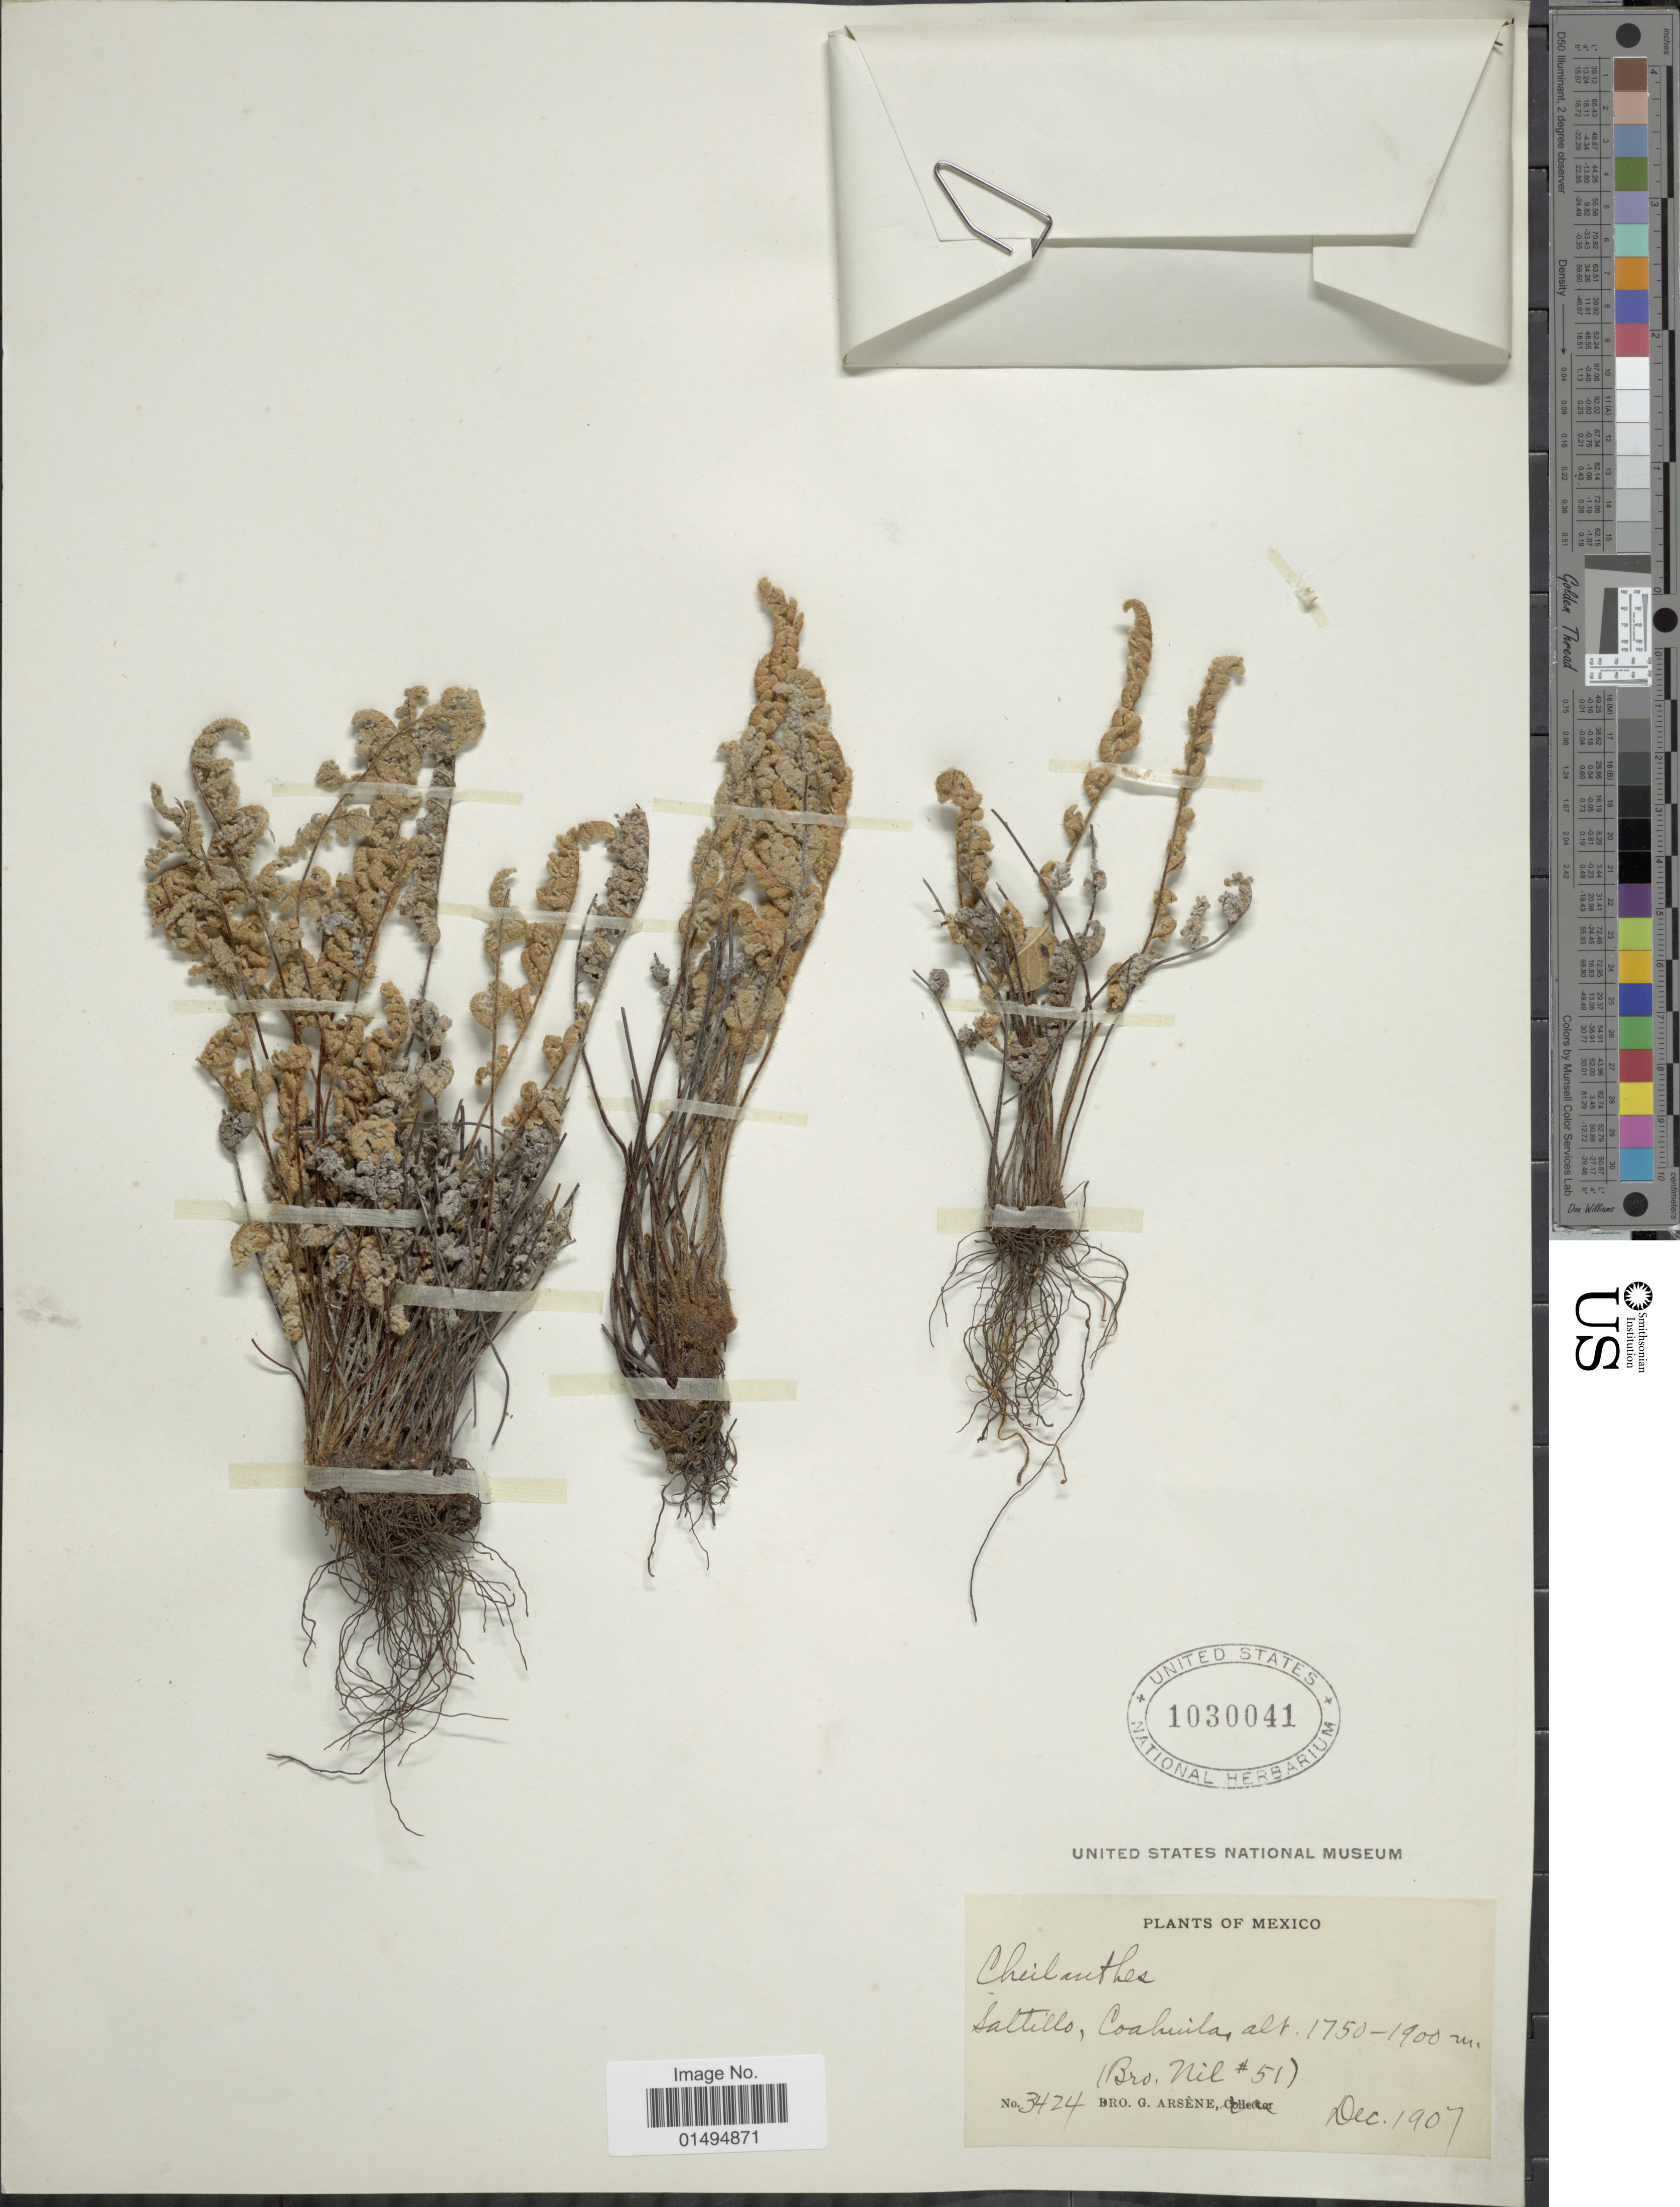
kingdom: Plantae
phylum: Tracheophyta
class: Polypodiopsida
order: Polypodiales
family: Pteridaceae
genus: Myriopteris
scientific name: Myriopteris rufa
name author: Fée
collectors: Bro. Nil & Bro. G. Arsène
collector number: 51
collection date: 1907-12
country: Mexico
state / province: Coahuila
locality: Saltillo, Coahuila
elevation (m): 1750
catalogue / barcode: US 1030041